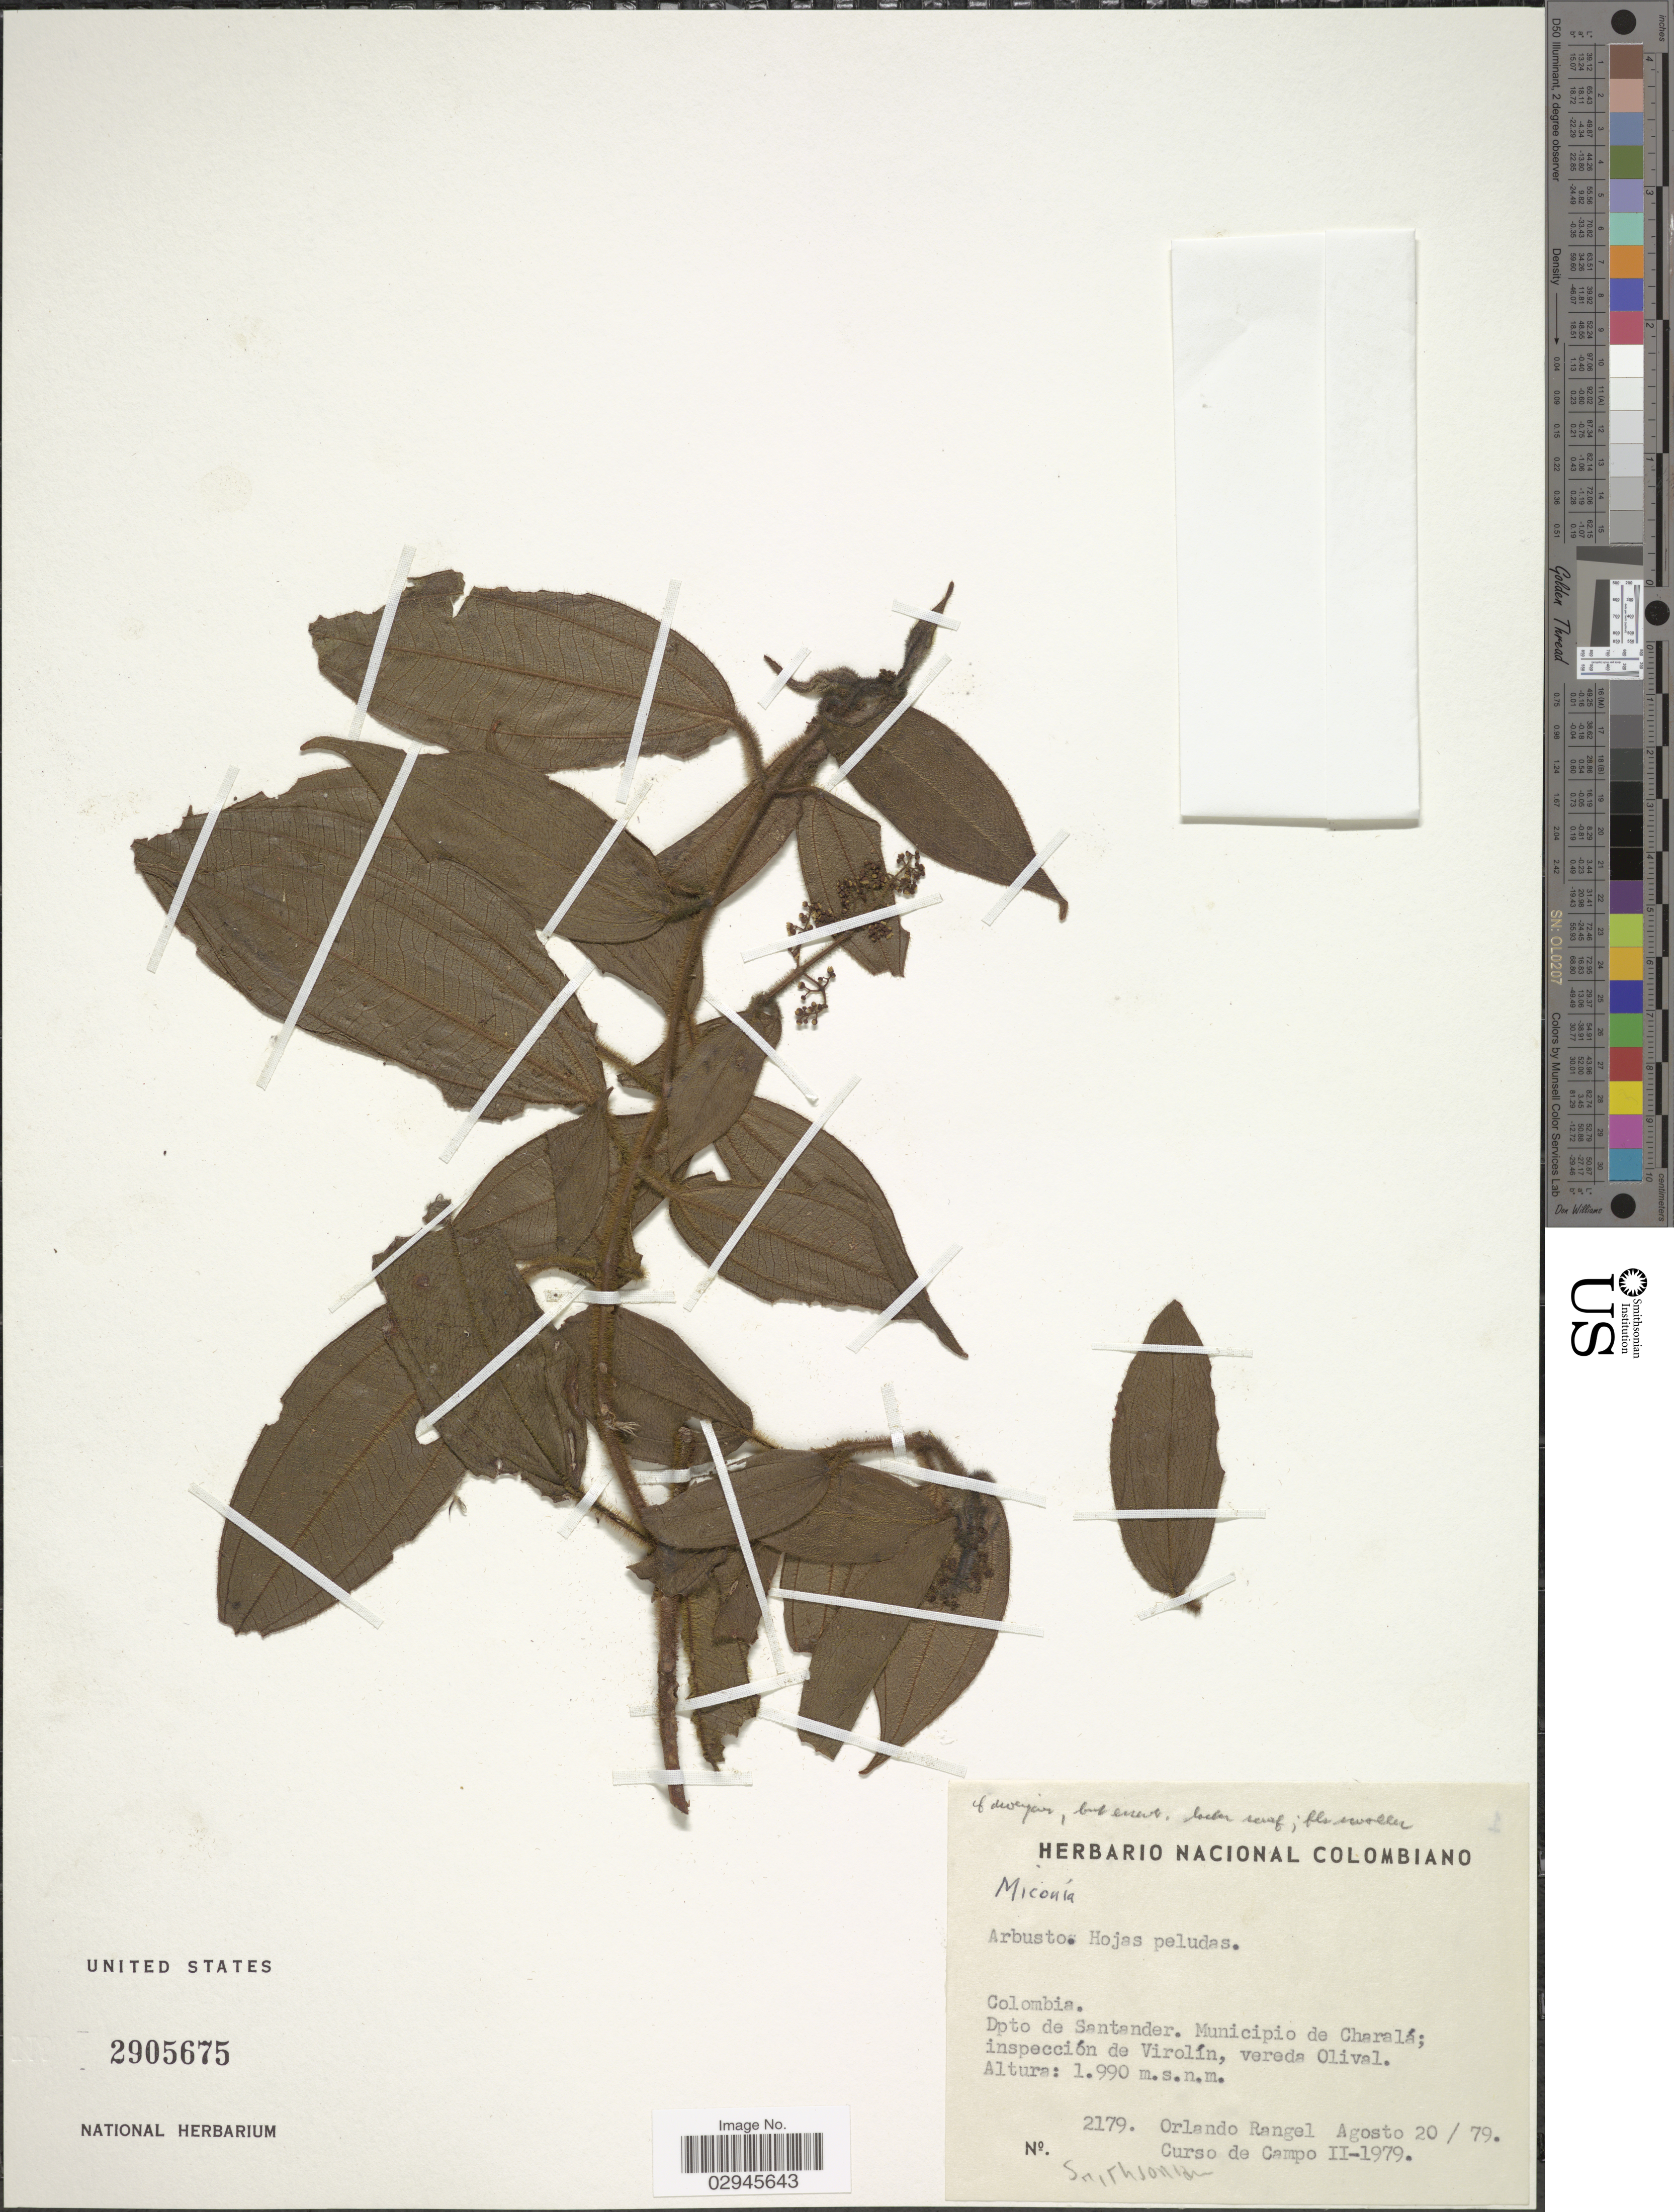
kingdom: Plantae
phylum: Tracheophyta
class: Magnoliopsida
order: Myrtales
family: Melastomataceae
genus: Miconia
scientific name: Miconia sp.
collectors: O. Rangel & Curso de Campo 2-1979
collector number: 2179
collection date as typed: Transcribed d/m/y: 20/8/79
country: Colombia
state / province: Santander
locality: Dpto de Santander del Sur. Municipio de Charalá; inspección de Virolín, vereda Olival.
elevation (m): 1990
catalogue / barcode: US 2905675